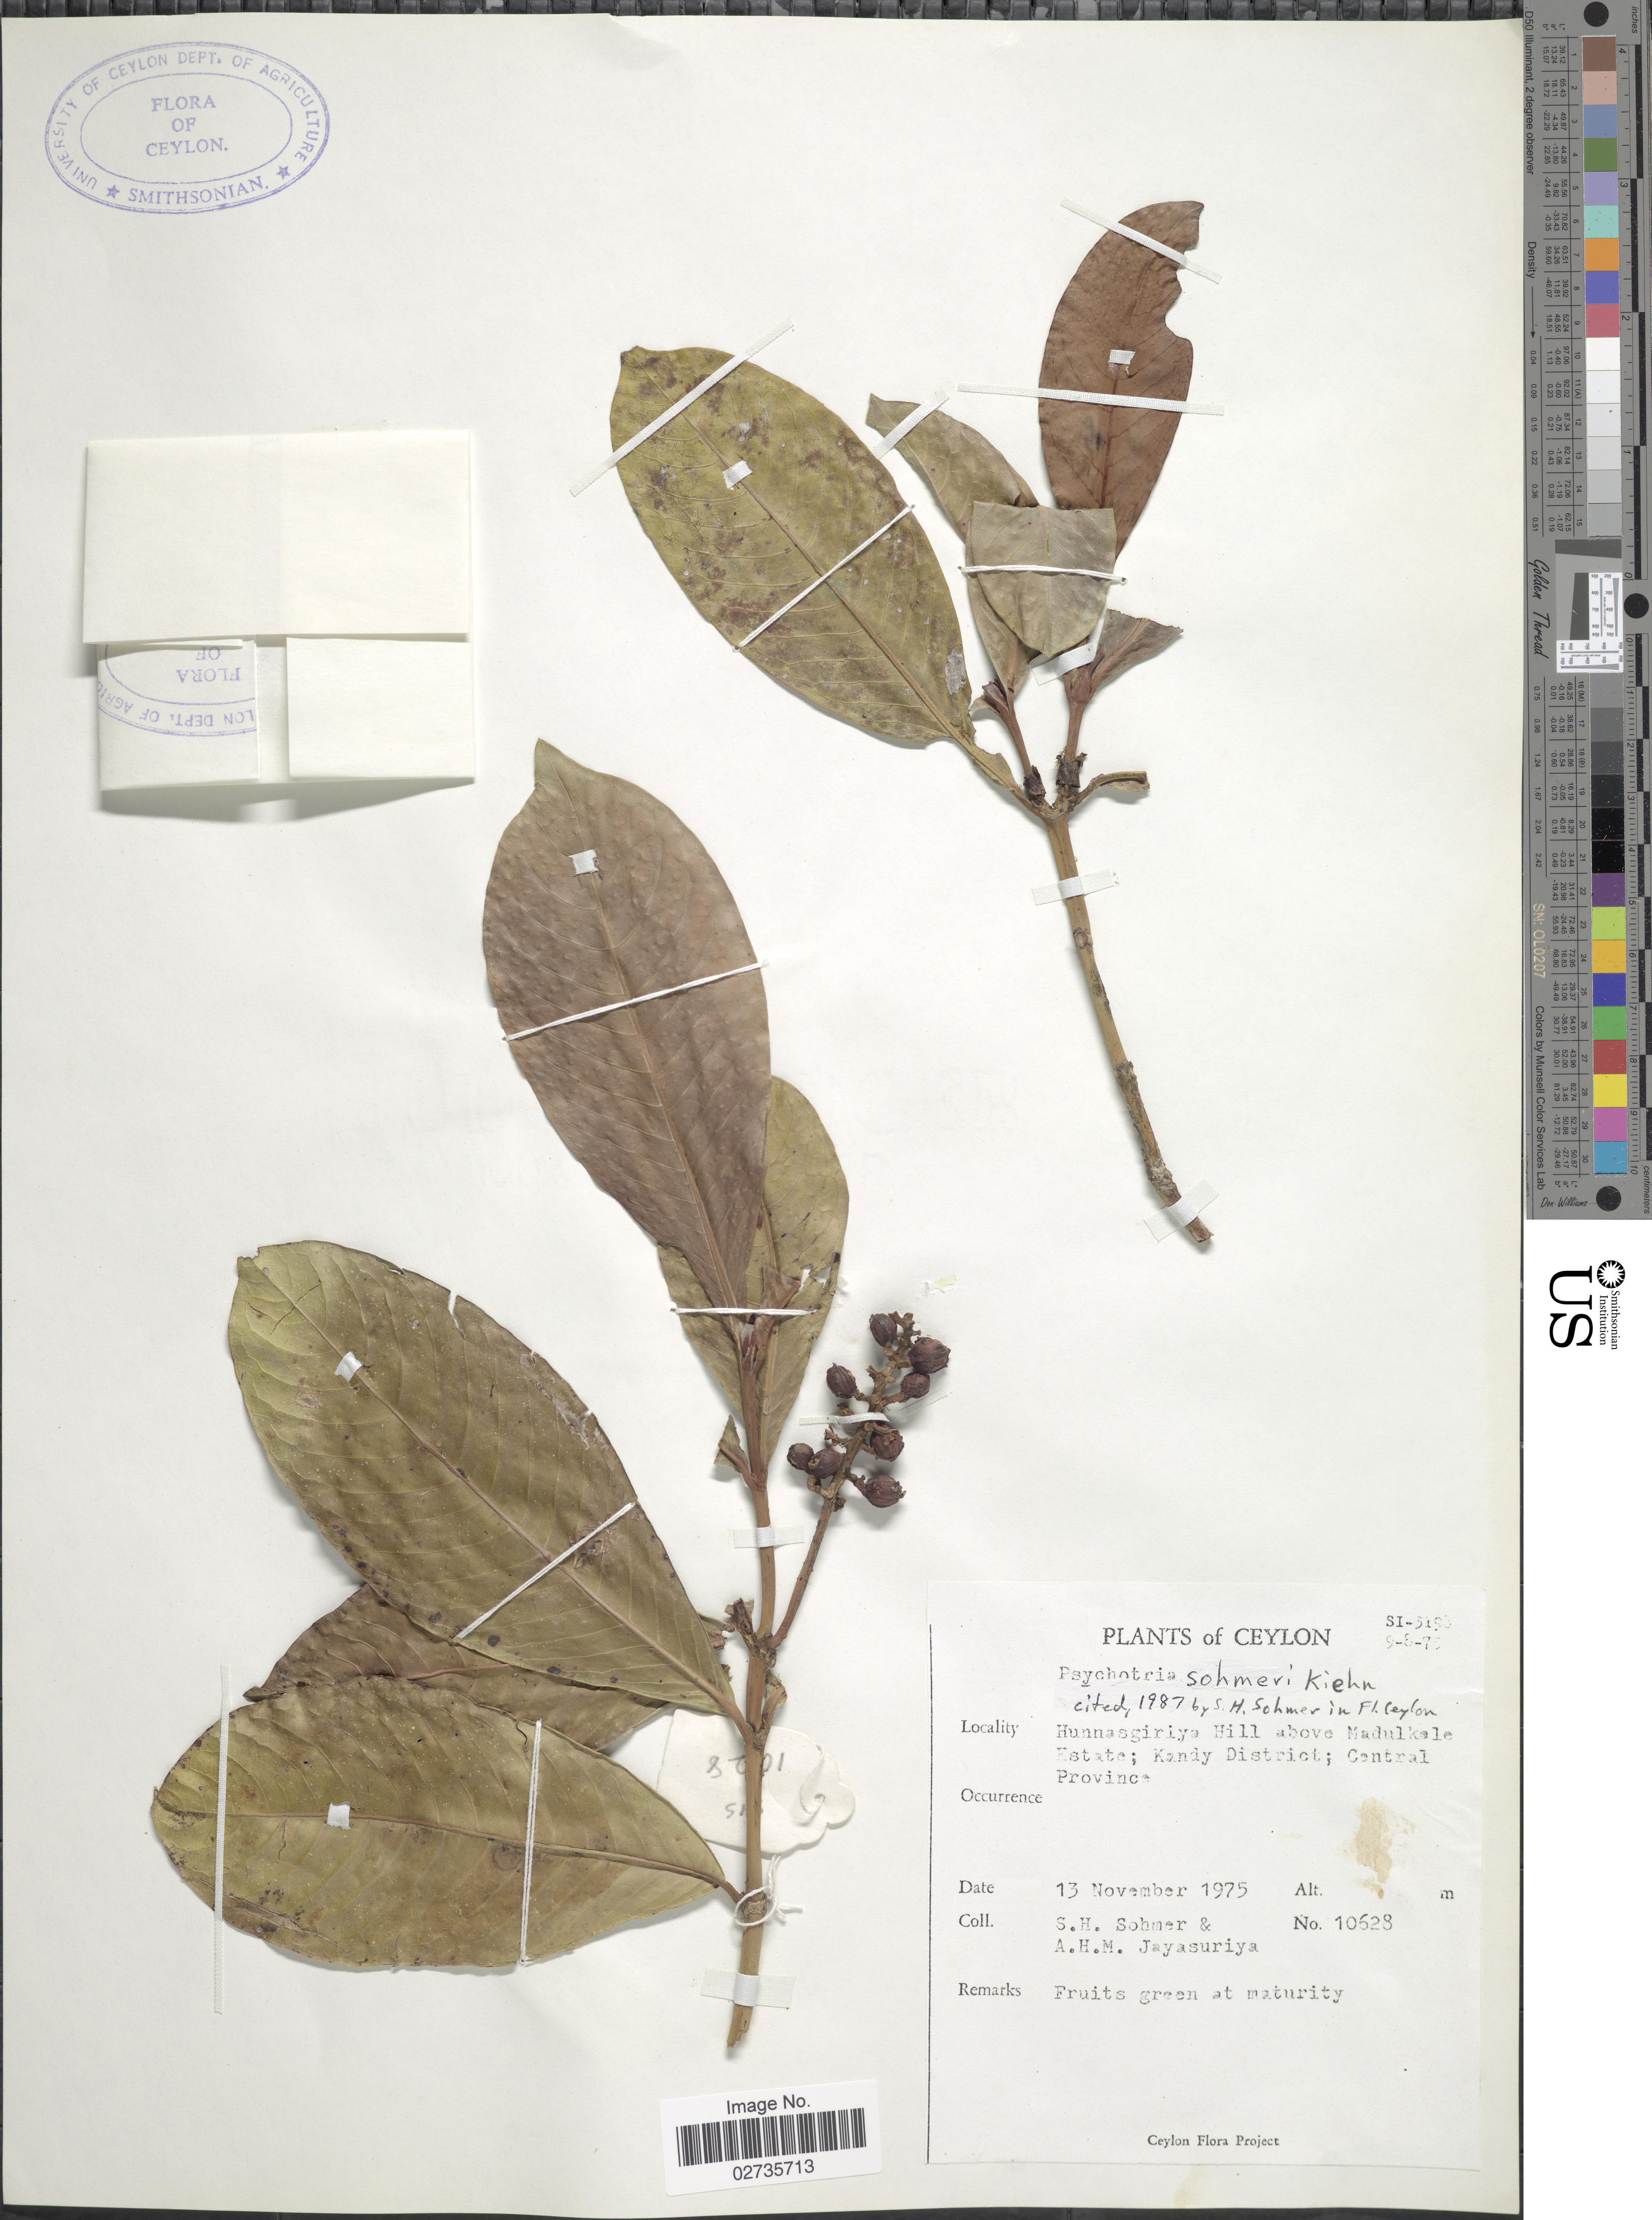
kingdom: Plantae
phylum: Tracheophyta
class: Magnoliopsida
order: Gentianales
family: Rubiaceae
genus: Psychotria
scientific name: Psychotria sohmeri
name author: Kiehn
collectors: S. H. Sohmer & A. H. Jayasuriya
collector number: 10628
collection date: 1975-11-13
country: Sri Lanka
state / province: Central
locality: Ceylon, Hunnasgiriya Hill above Madulkale Estate; Kandy District